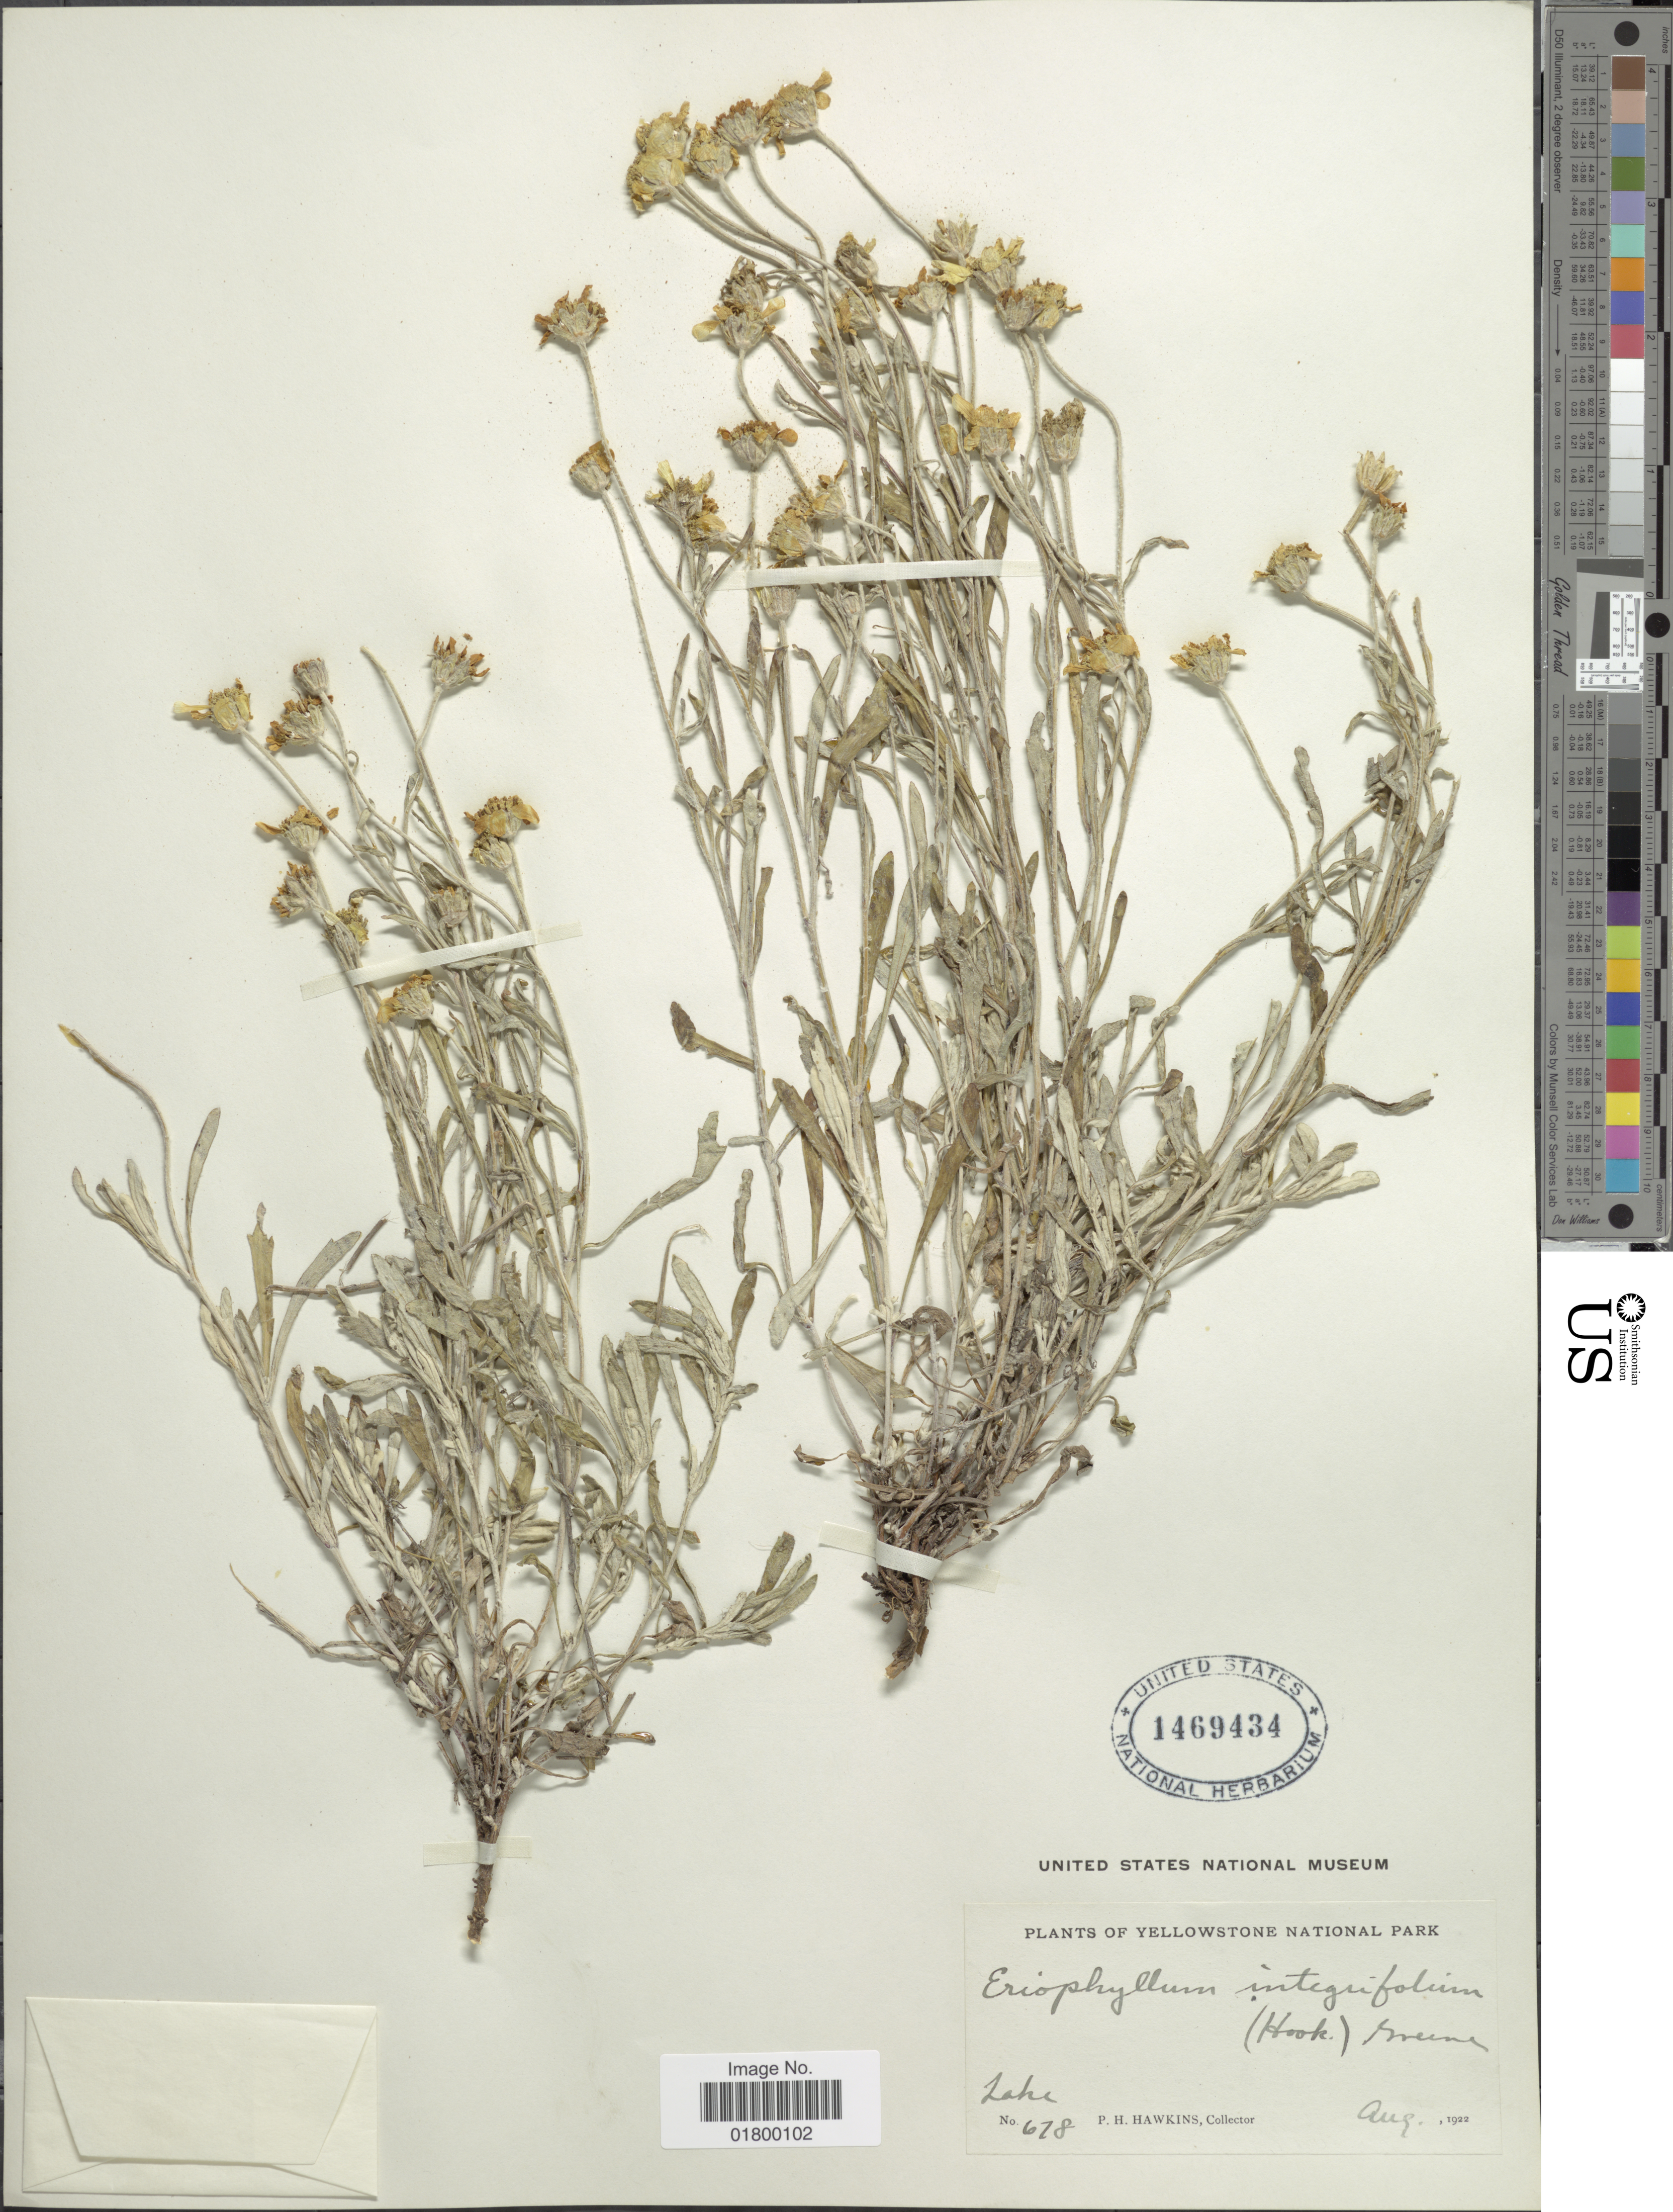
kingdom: Plantae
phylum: Tracheophyta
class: Magnoliopsida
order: Asterales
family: Asteraceae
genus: Eriophyllum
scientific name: Eriophyllum integrifolium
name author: (Hook.) Greene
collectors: P. Hawkins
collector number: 678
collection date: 1922-08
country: United States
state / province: Wyoming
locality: Yellowstone National Park, Lake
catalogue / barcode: US 1469434